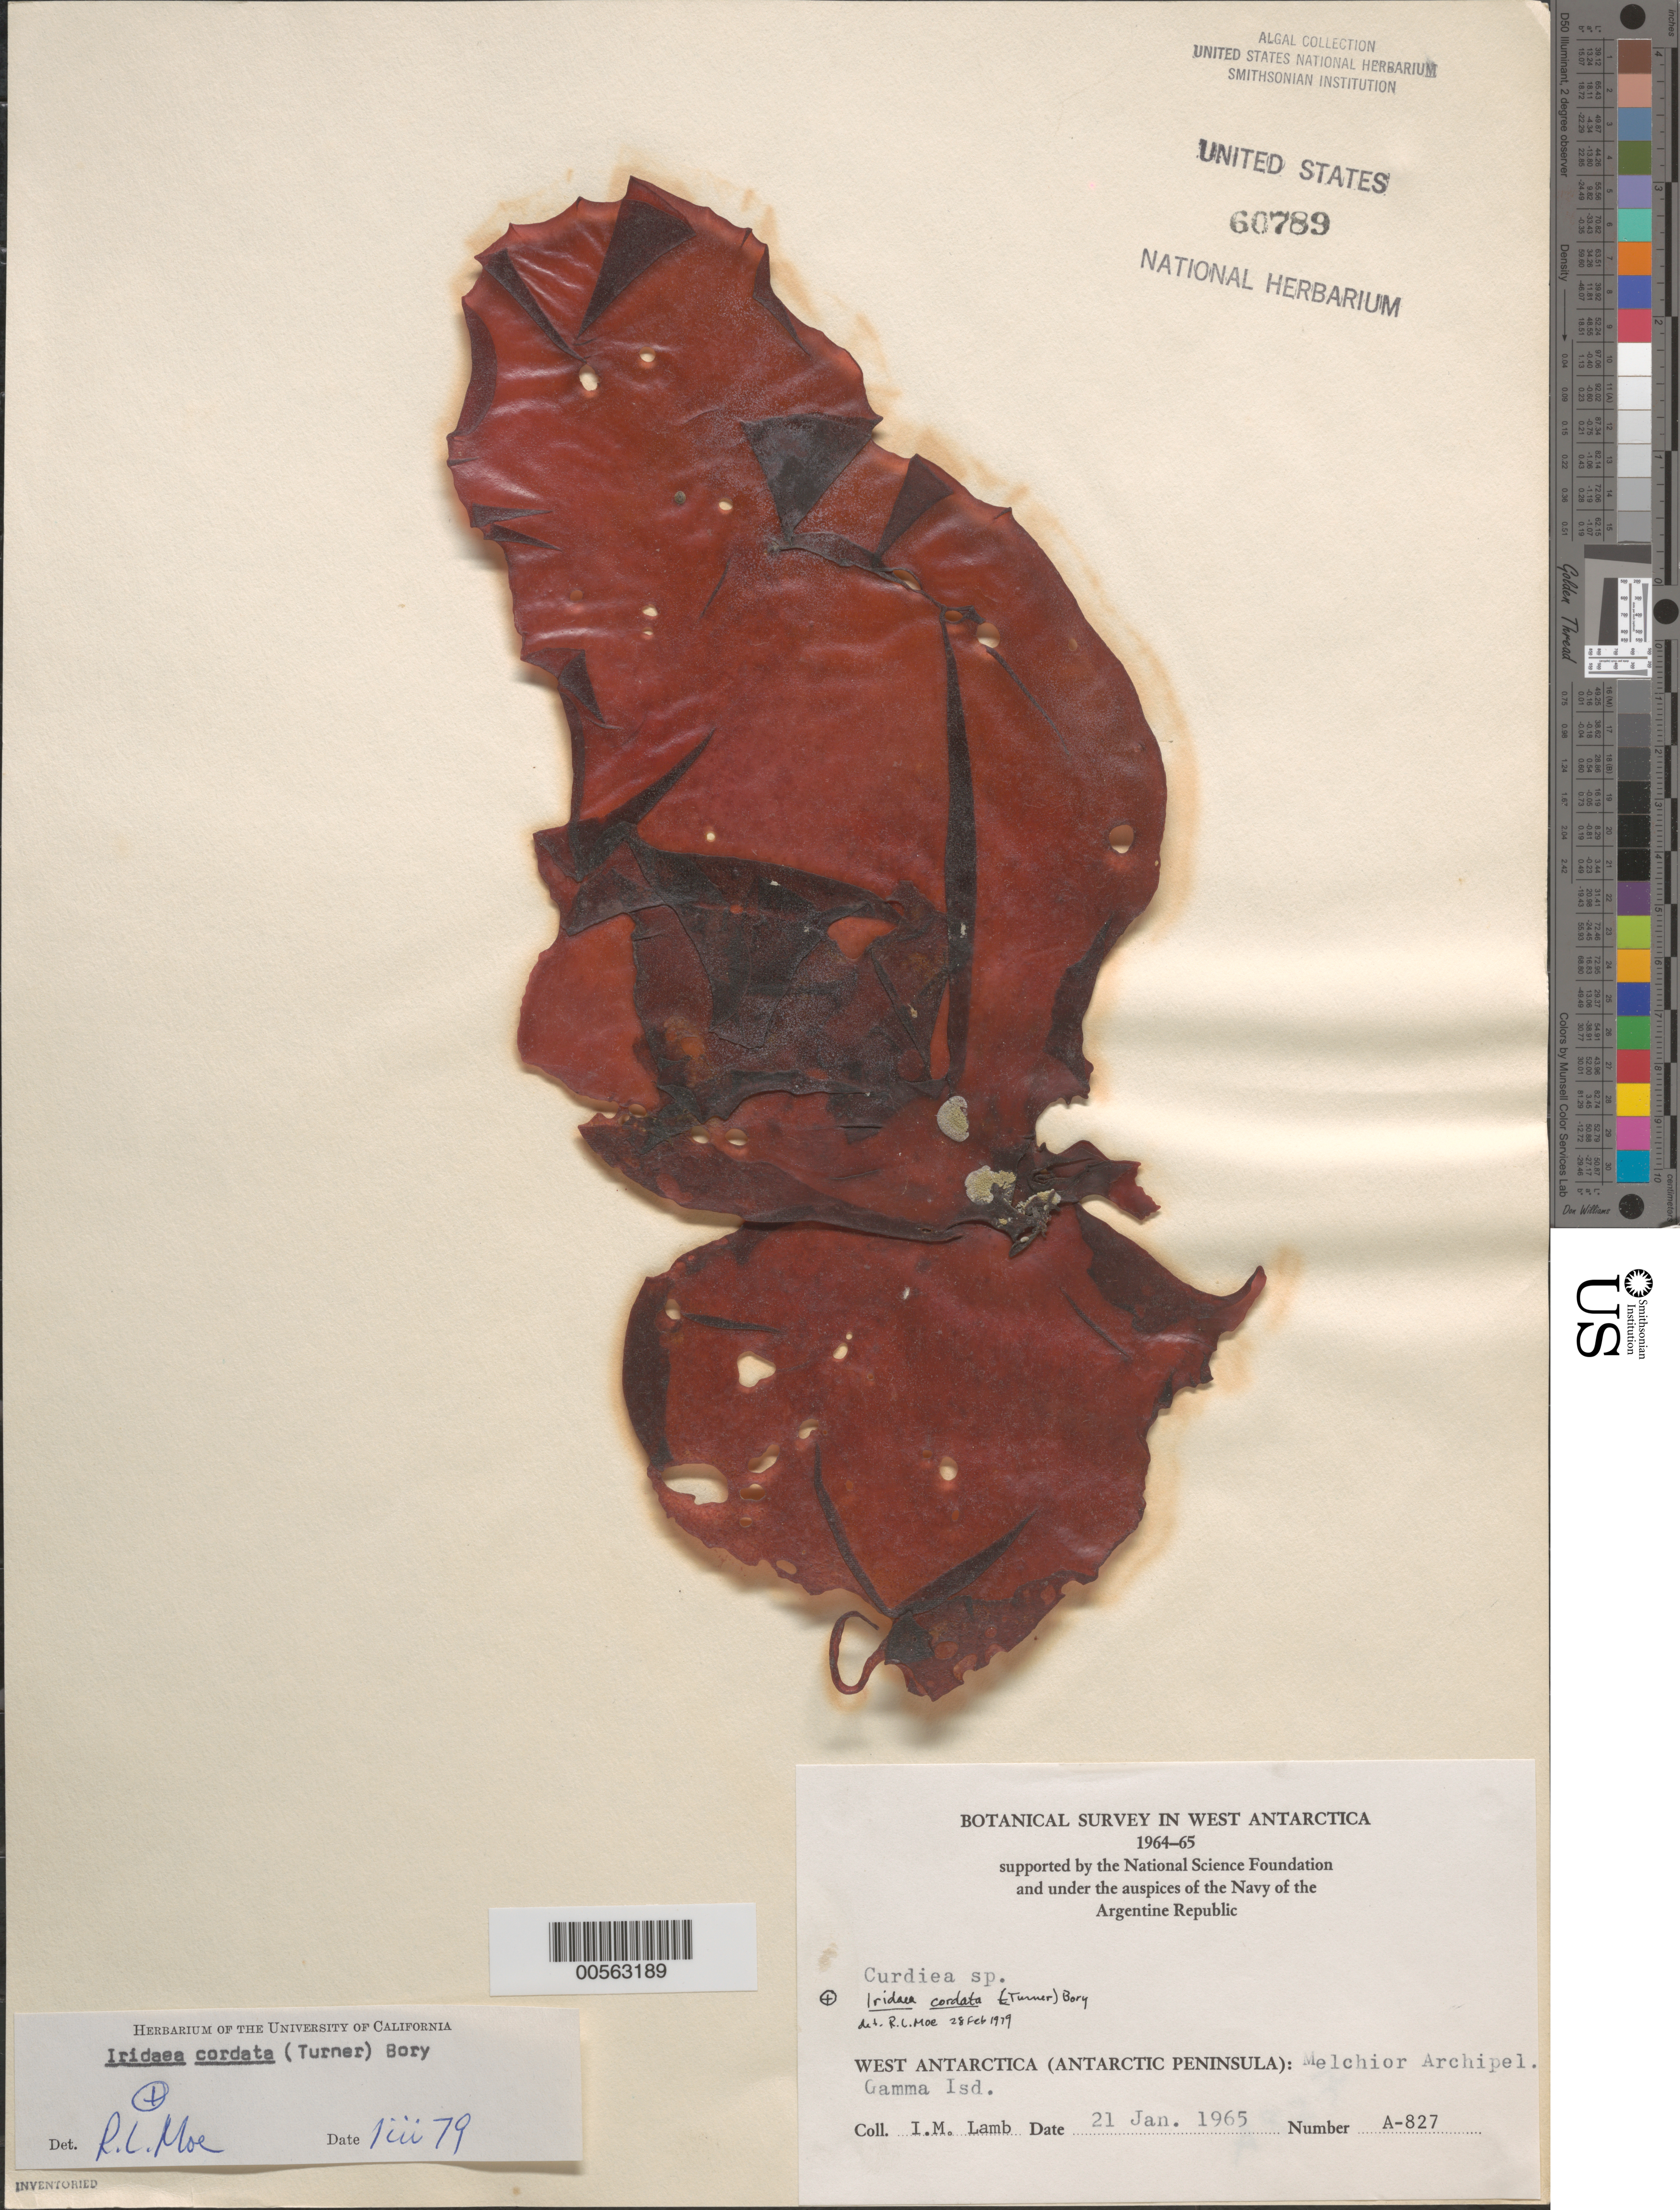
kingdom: Plantae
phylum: Rhodophyta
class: Florideophyceae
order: Gigartinales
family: Gigartinaceae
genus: Iridaea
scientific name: Iridaea cordata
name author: (Turner) Bory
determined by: Moe, R. L.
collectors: I. M. Lamb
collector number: A-827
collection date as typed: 21 Jan 1965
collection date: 1965-01-21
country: Antarctica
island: Gamma Island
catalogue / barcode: US 60789